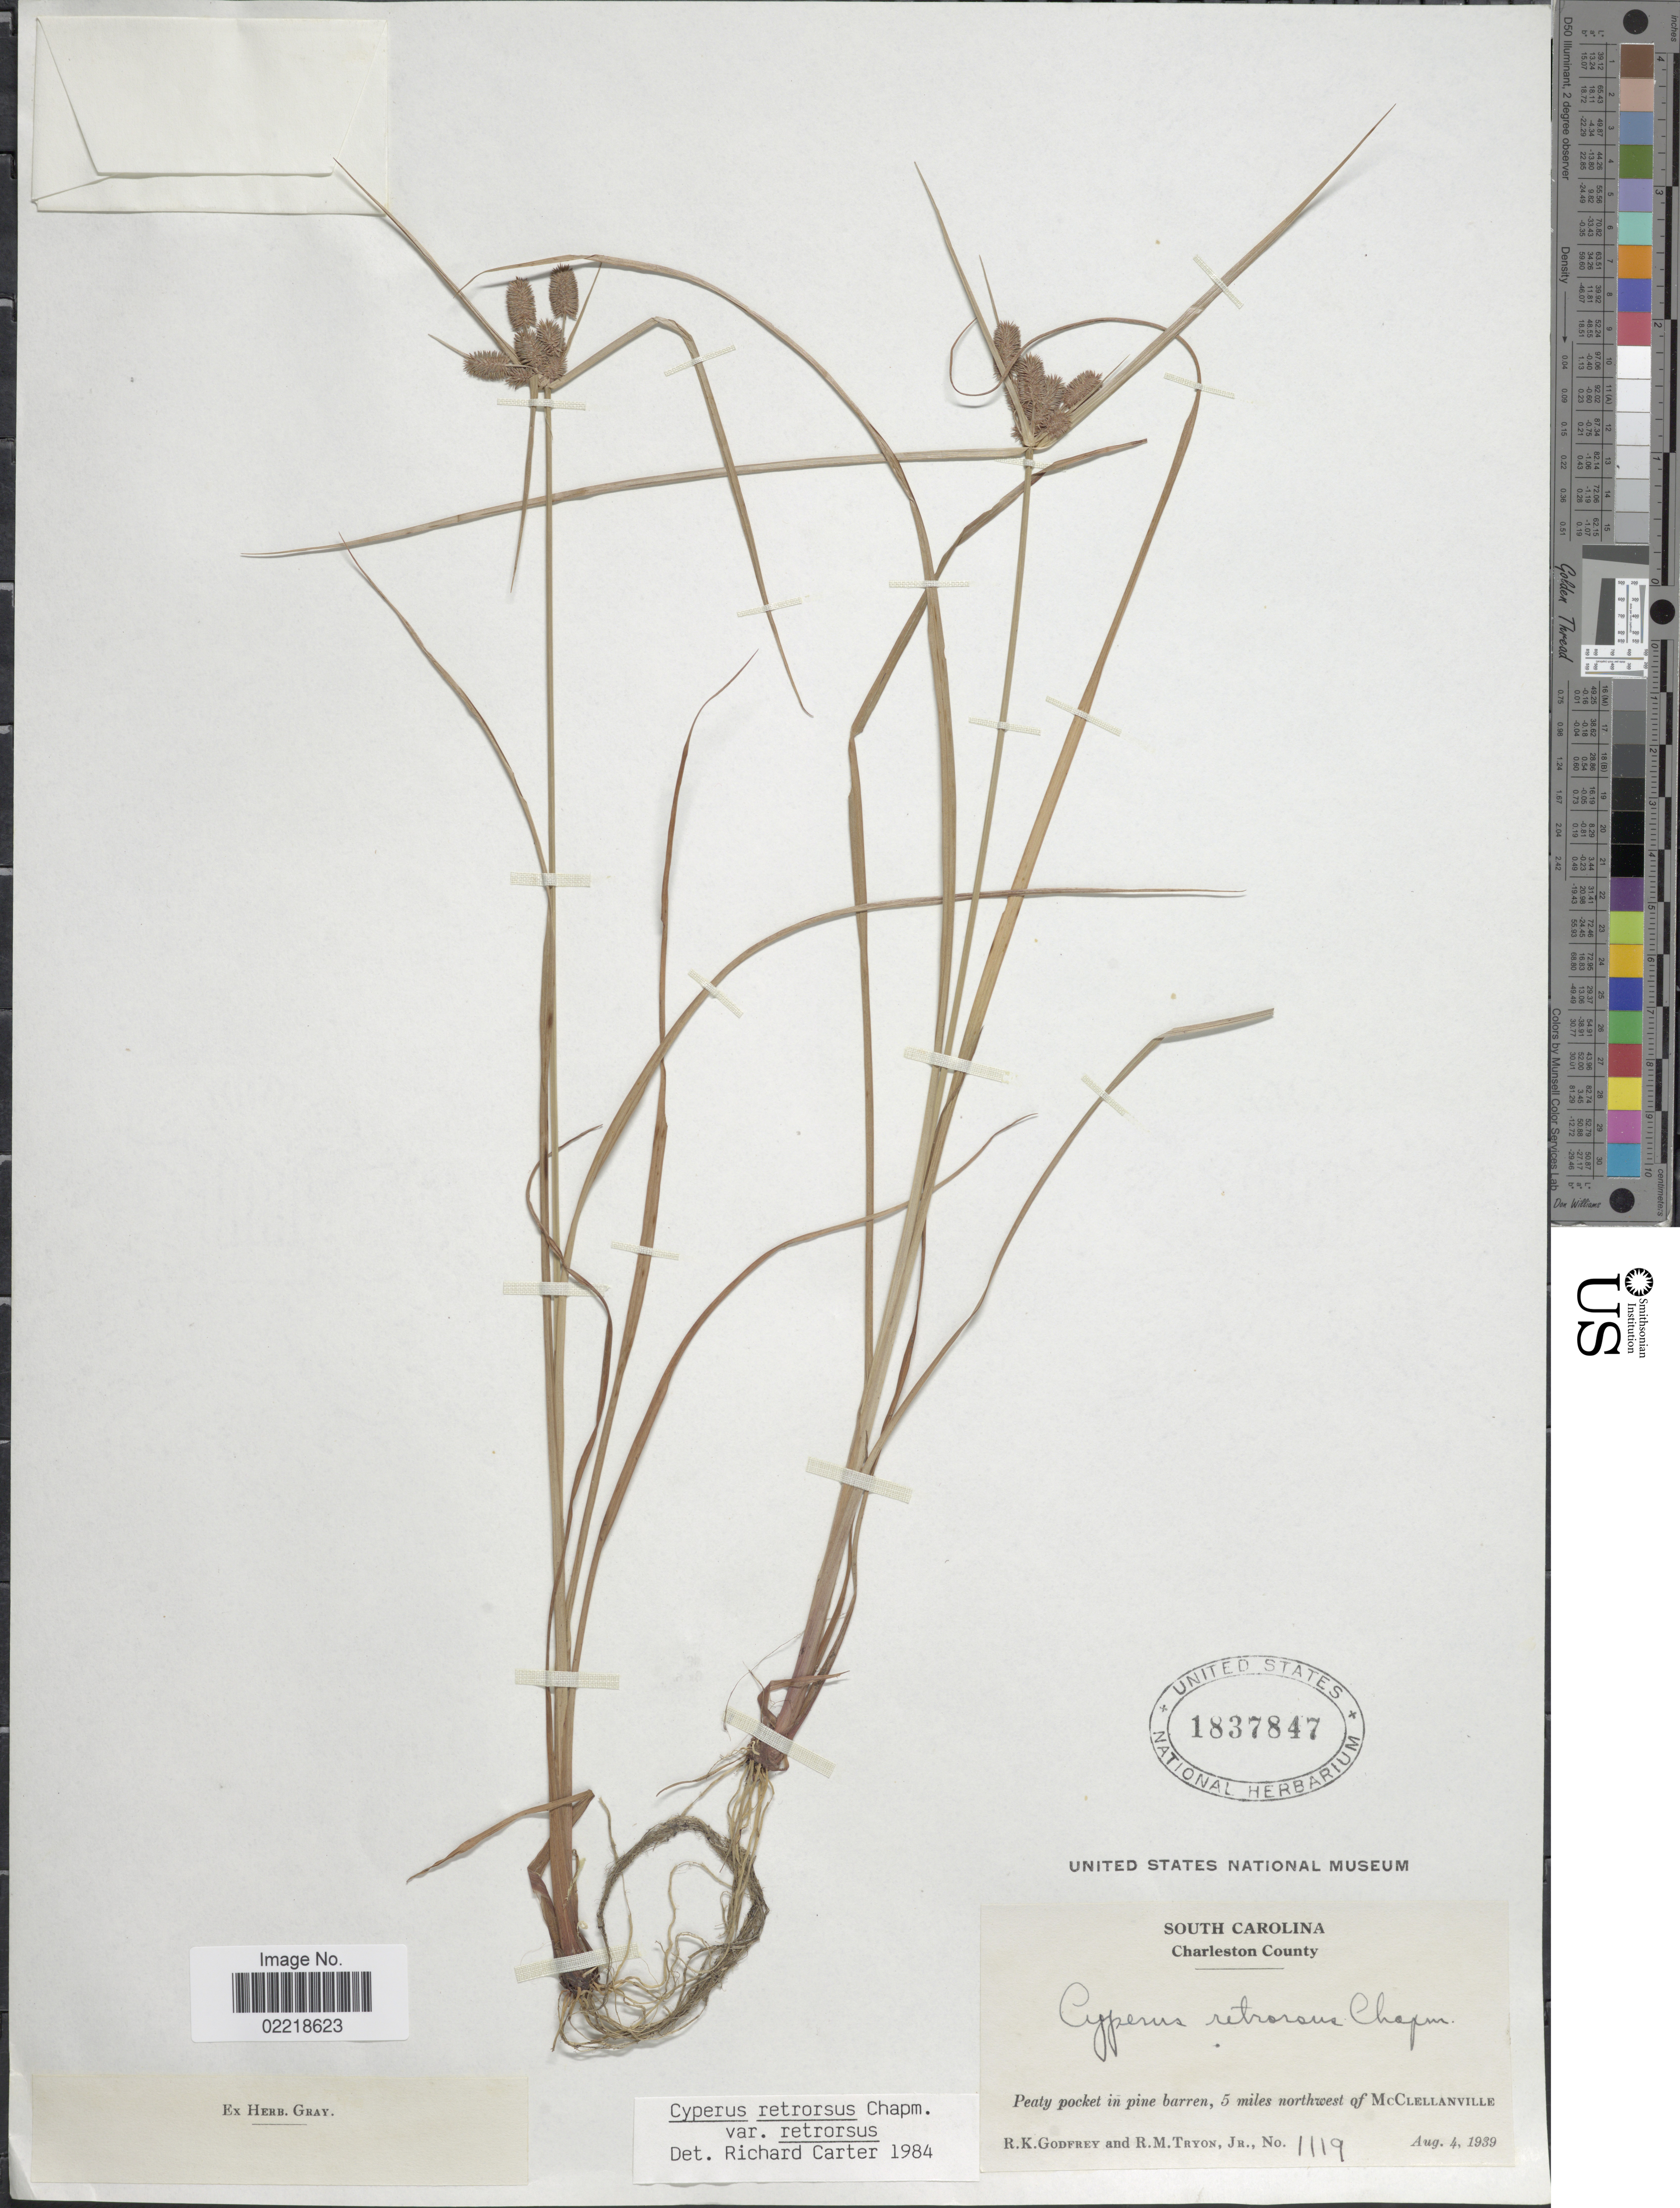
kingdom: Plantae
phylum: Tracheophyta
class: Liliopsida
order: Poales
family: Cyperaceae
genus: Cyperus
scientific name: Cyperus retrorsus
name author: Chapm.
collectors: R. K. Godfrey & R. M. Tryon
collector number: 1119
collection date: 1939-08-04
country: United States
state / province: South Carolina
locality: Charleston County, Peaty pocket in pine barren, 5 miles northwest of McClellanville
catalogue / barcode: US 1837847